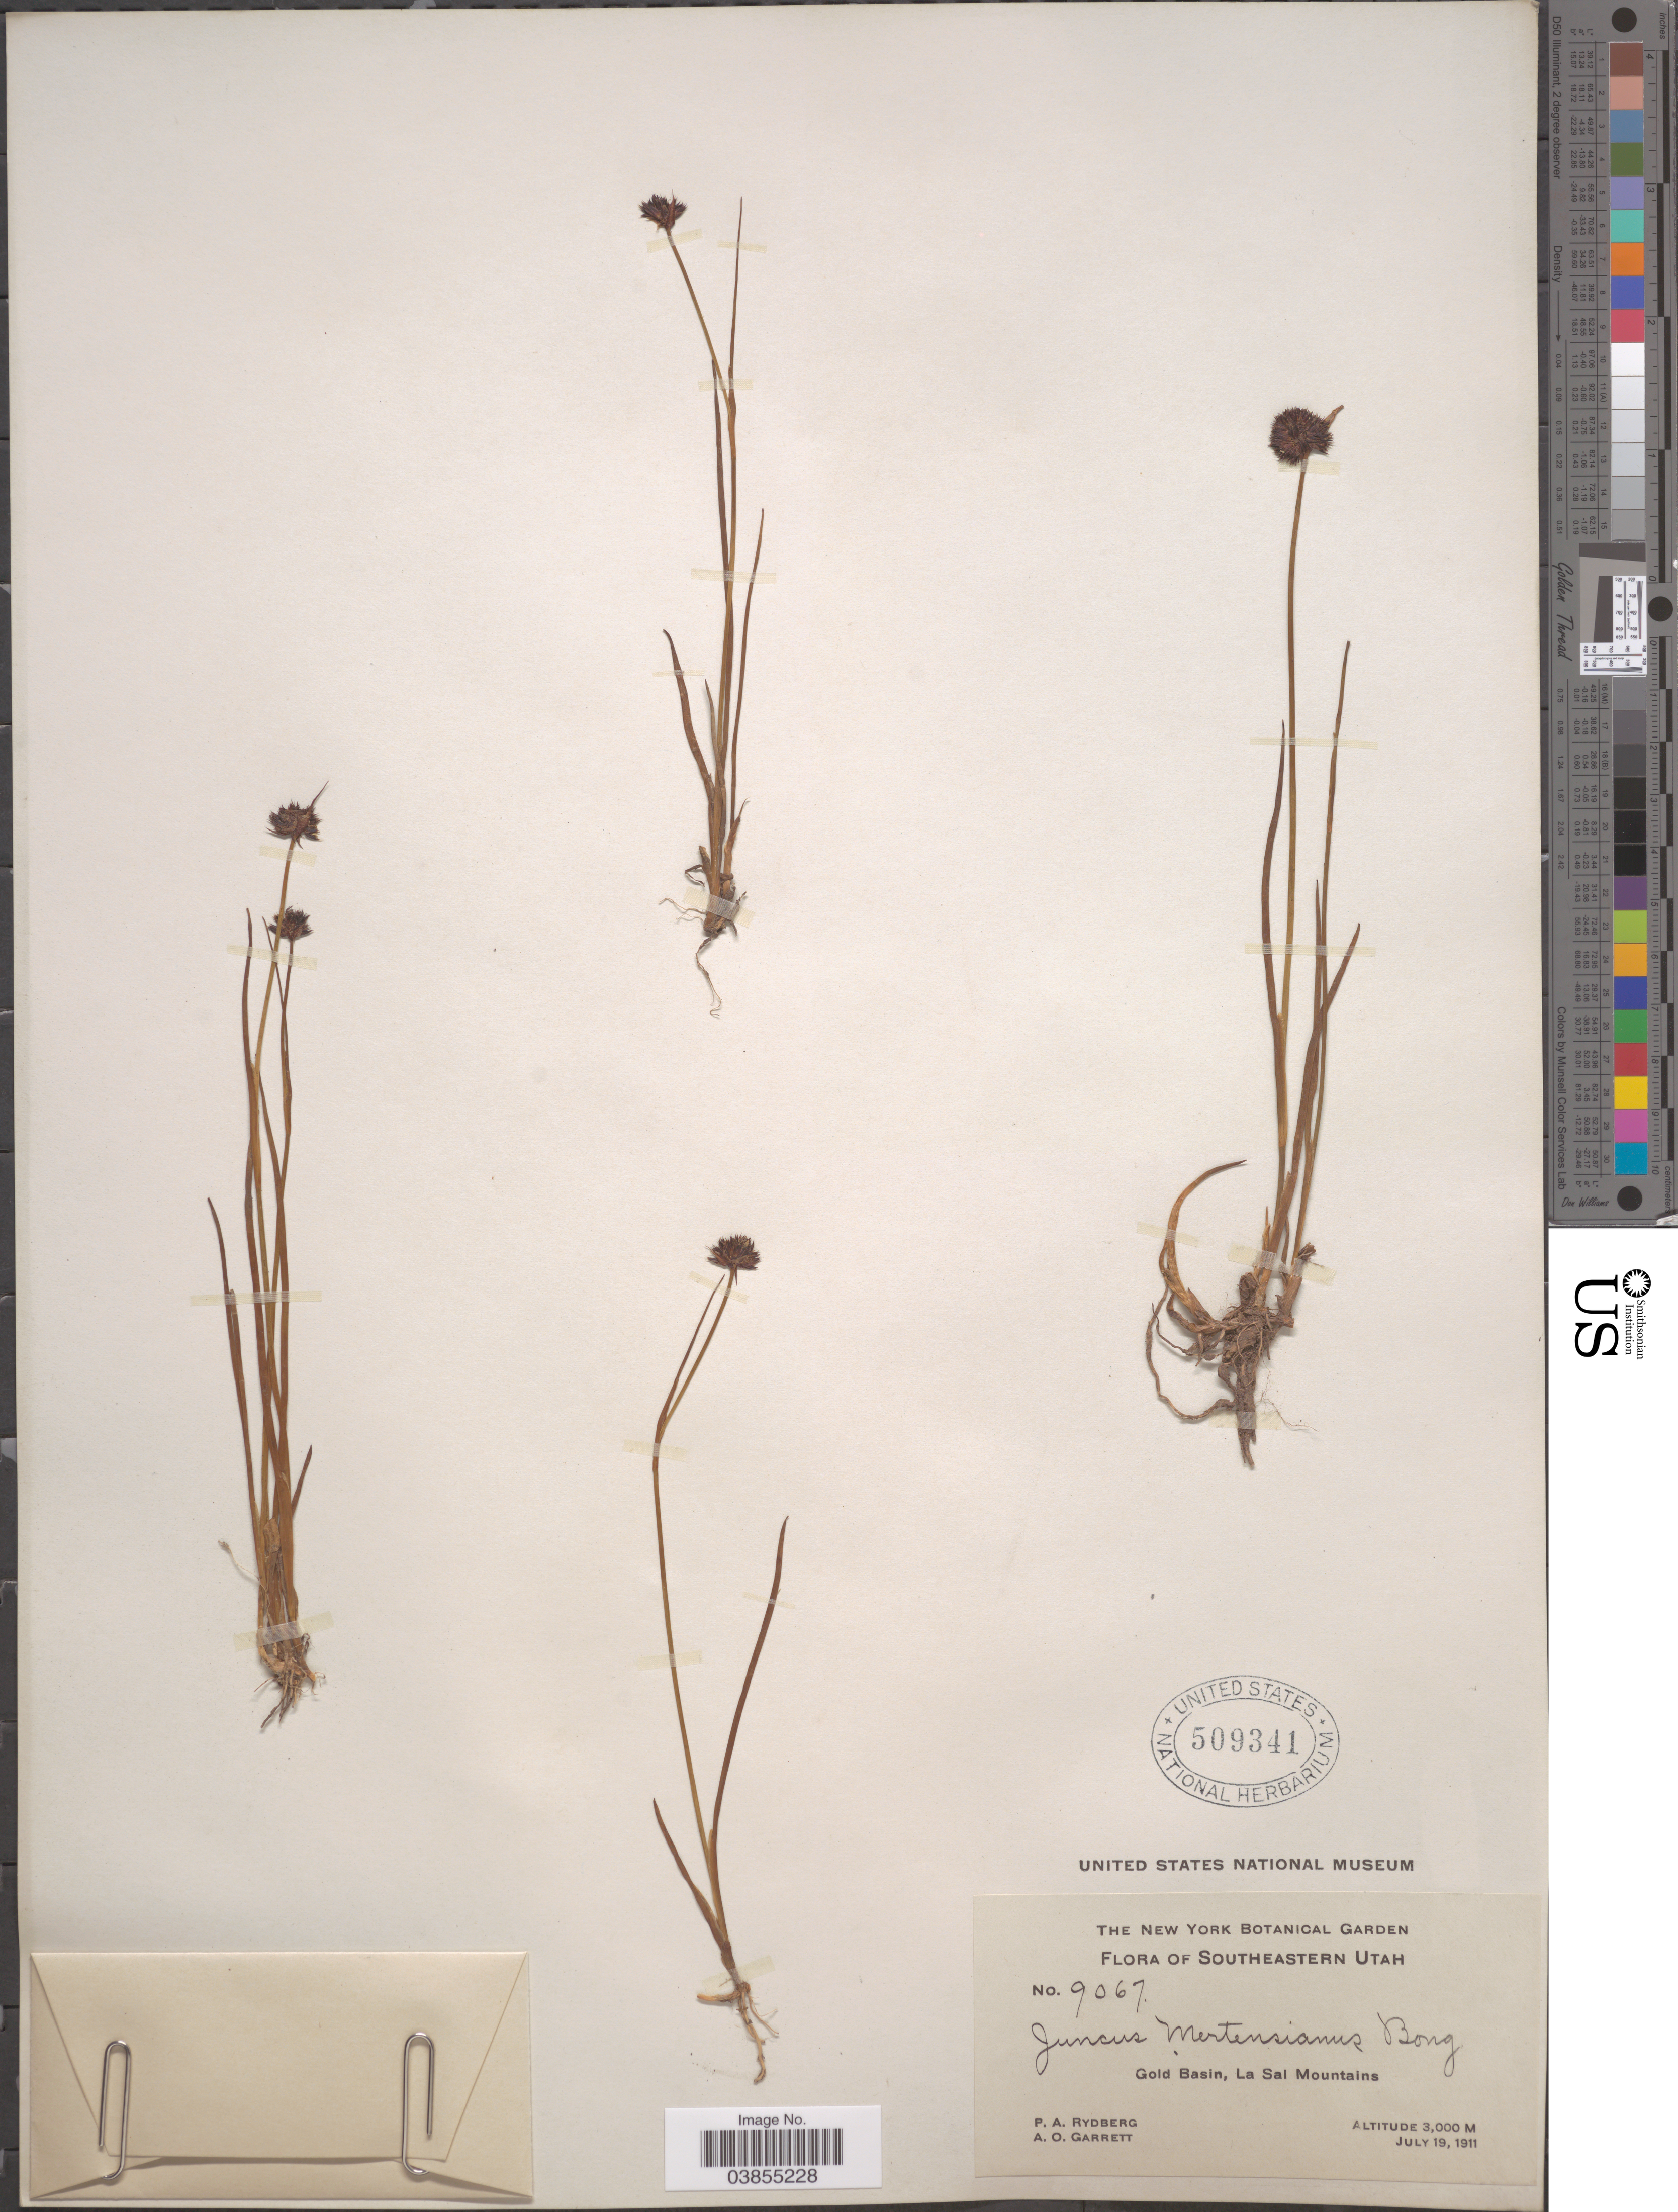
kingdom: Plantae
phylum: Tracheophyta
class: Liliopsida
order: Poales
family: Juncaceae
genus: Juncus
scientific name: Juncus mertensianus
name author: Bong.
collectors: P. A. Rydberg & A. O. Garrett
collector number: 9067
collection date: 1911-07-19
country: United States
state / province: Utah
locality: Southeastern Utah. Gold Basin, La Sal Mountains.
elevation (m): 3000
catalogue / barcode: US 509341